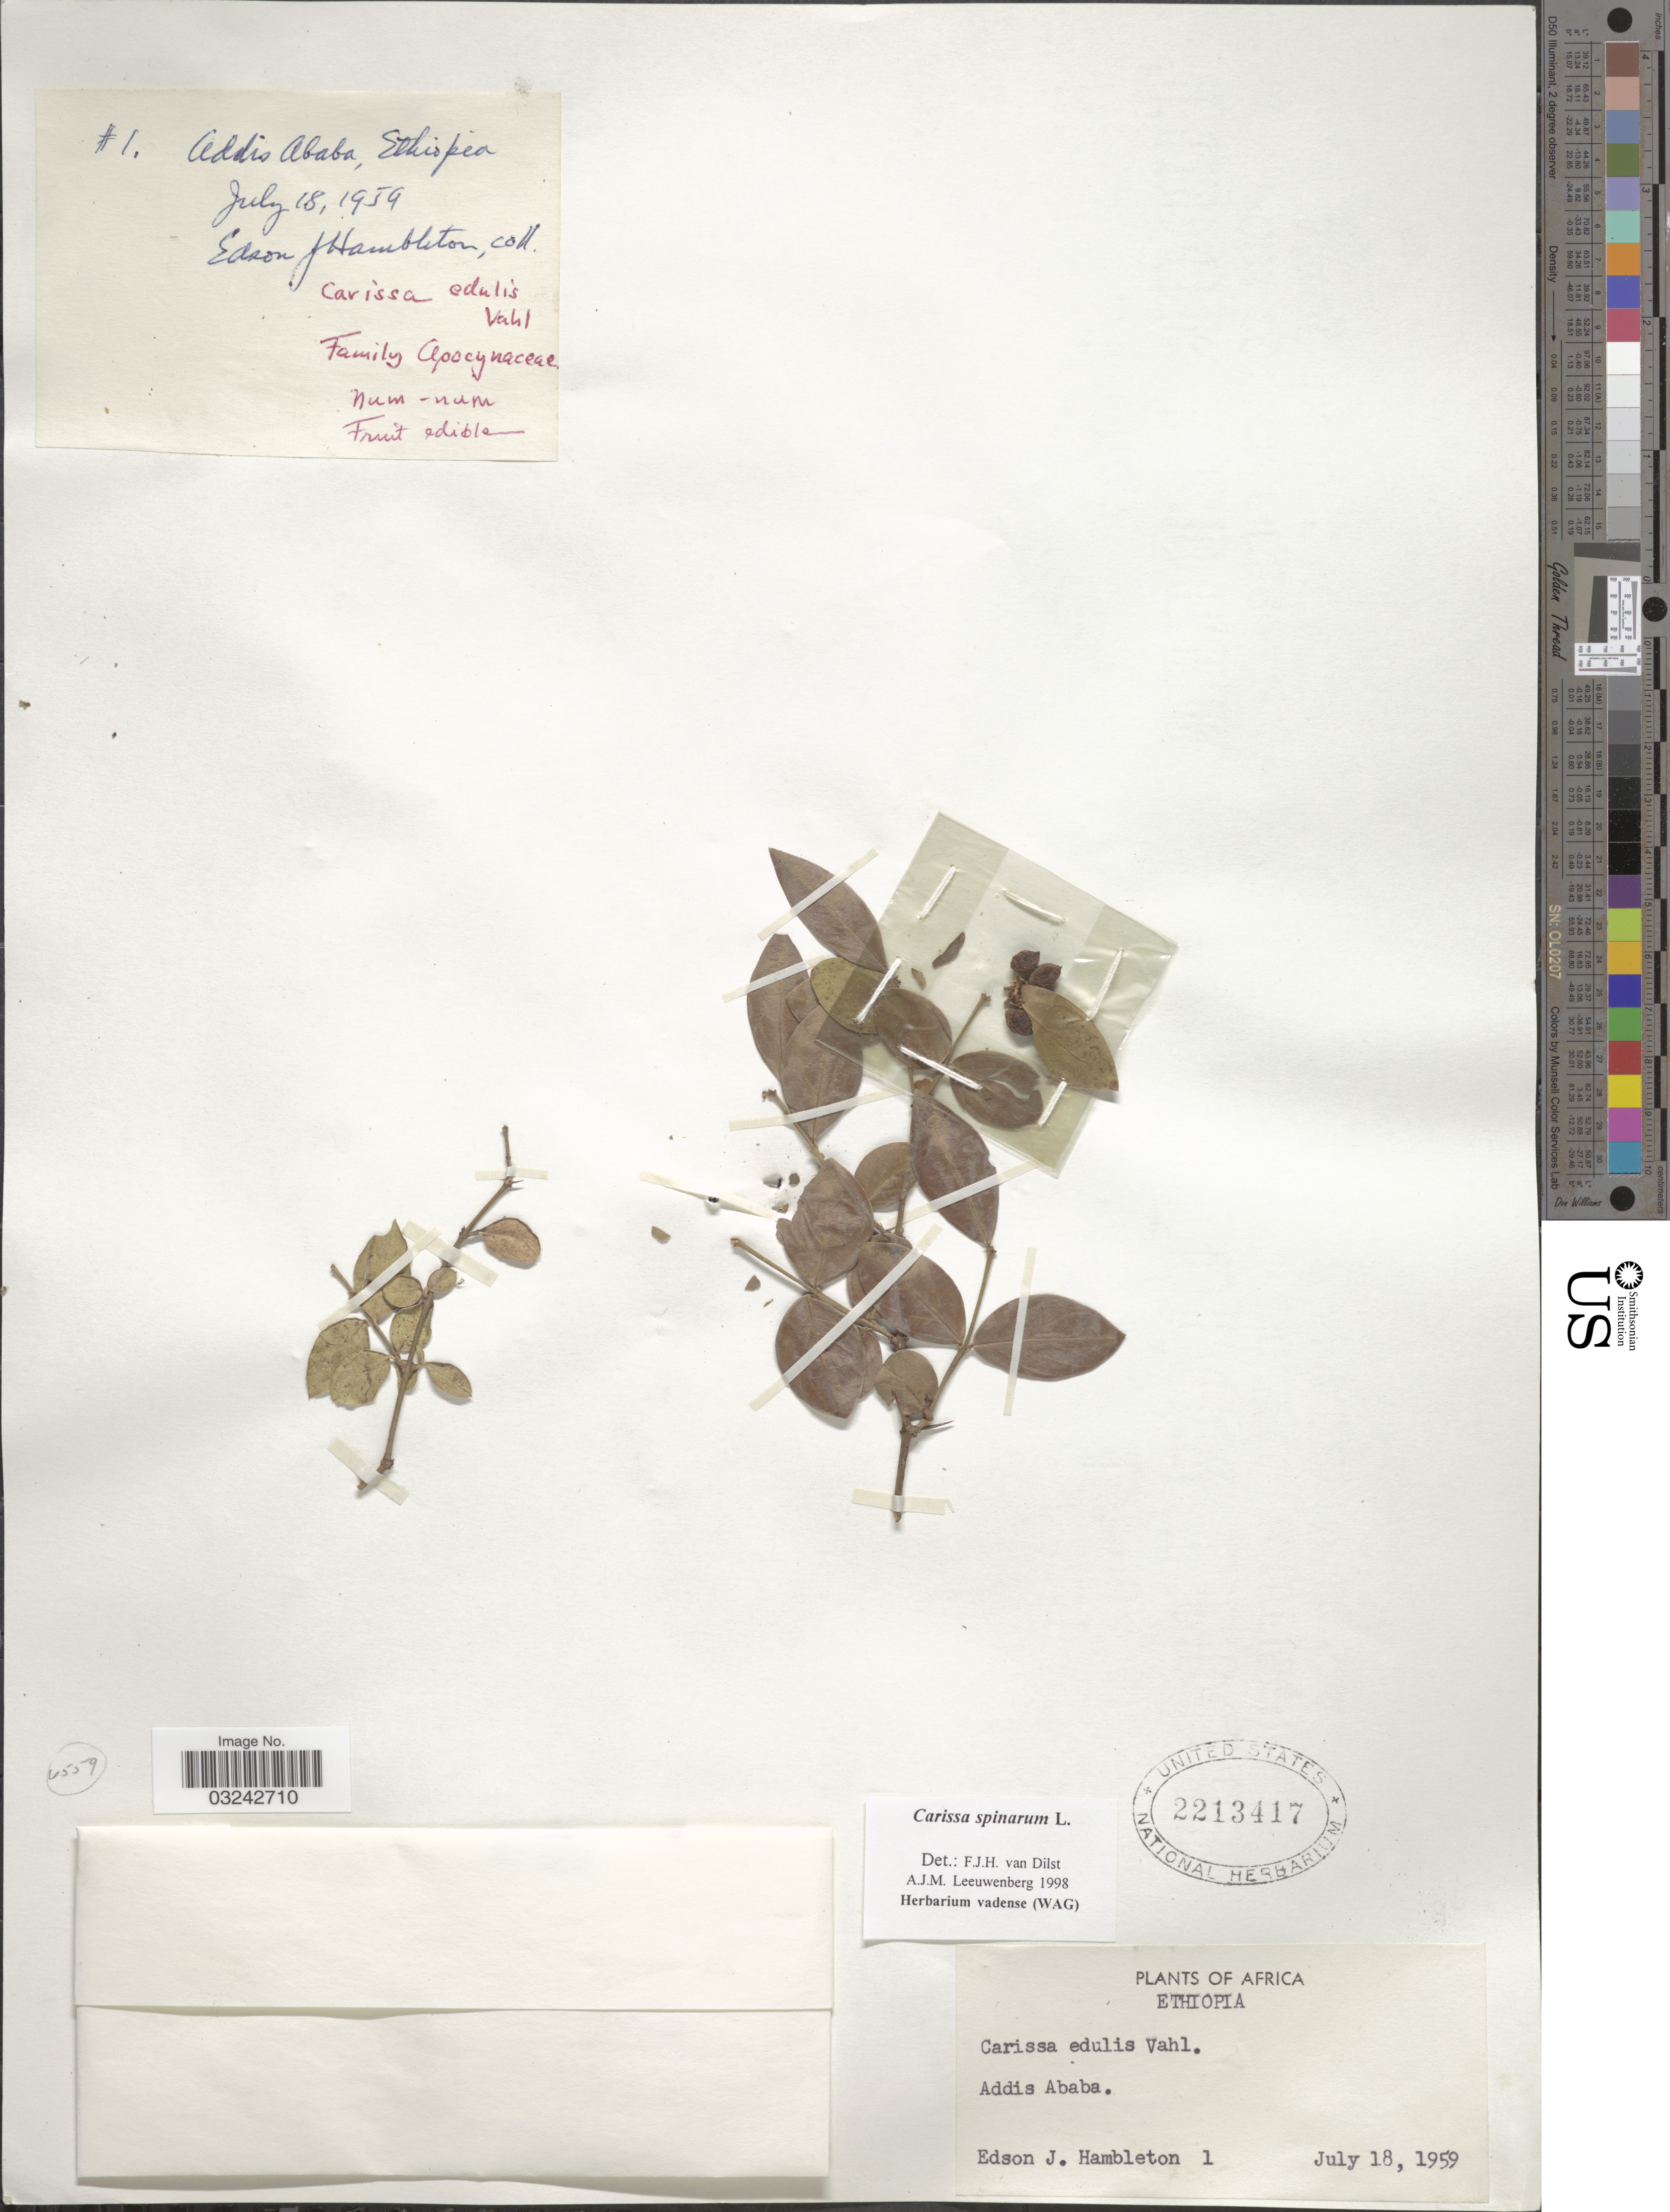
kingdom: Plantae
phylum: Tracheophyta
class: Magnoliopsida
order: Gentianales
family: Apocynaceae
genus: Carissa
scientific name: Carissa spinarum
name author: L.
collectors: E. Hambleton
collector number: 1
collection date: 1959-07-18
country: Ethiopia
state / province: Addis Ababa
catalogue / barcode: US 2213417